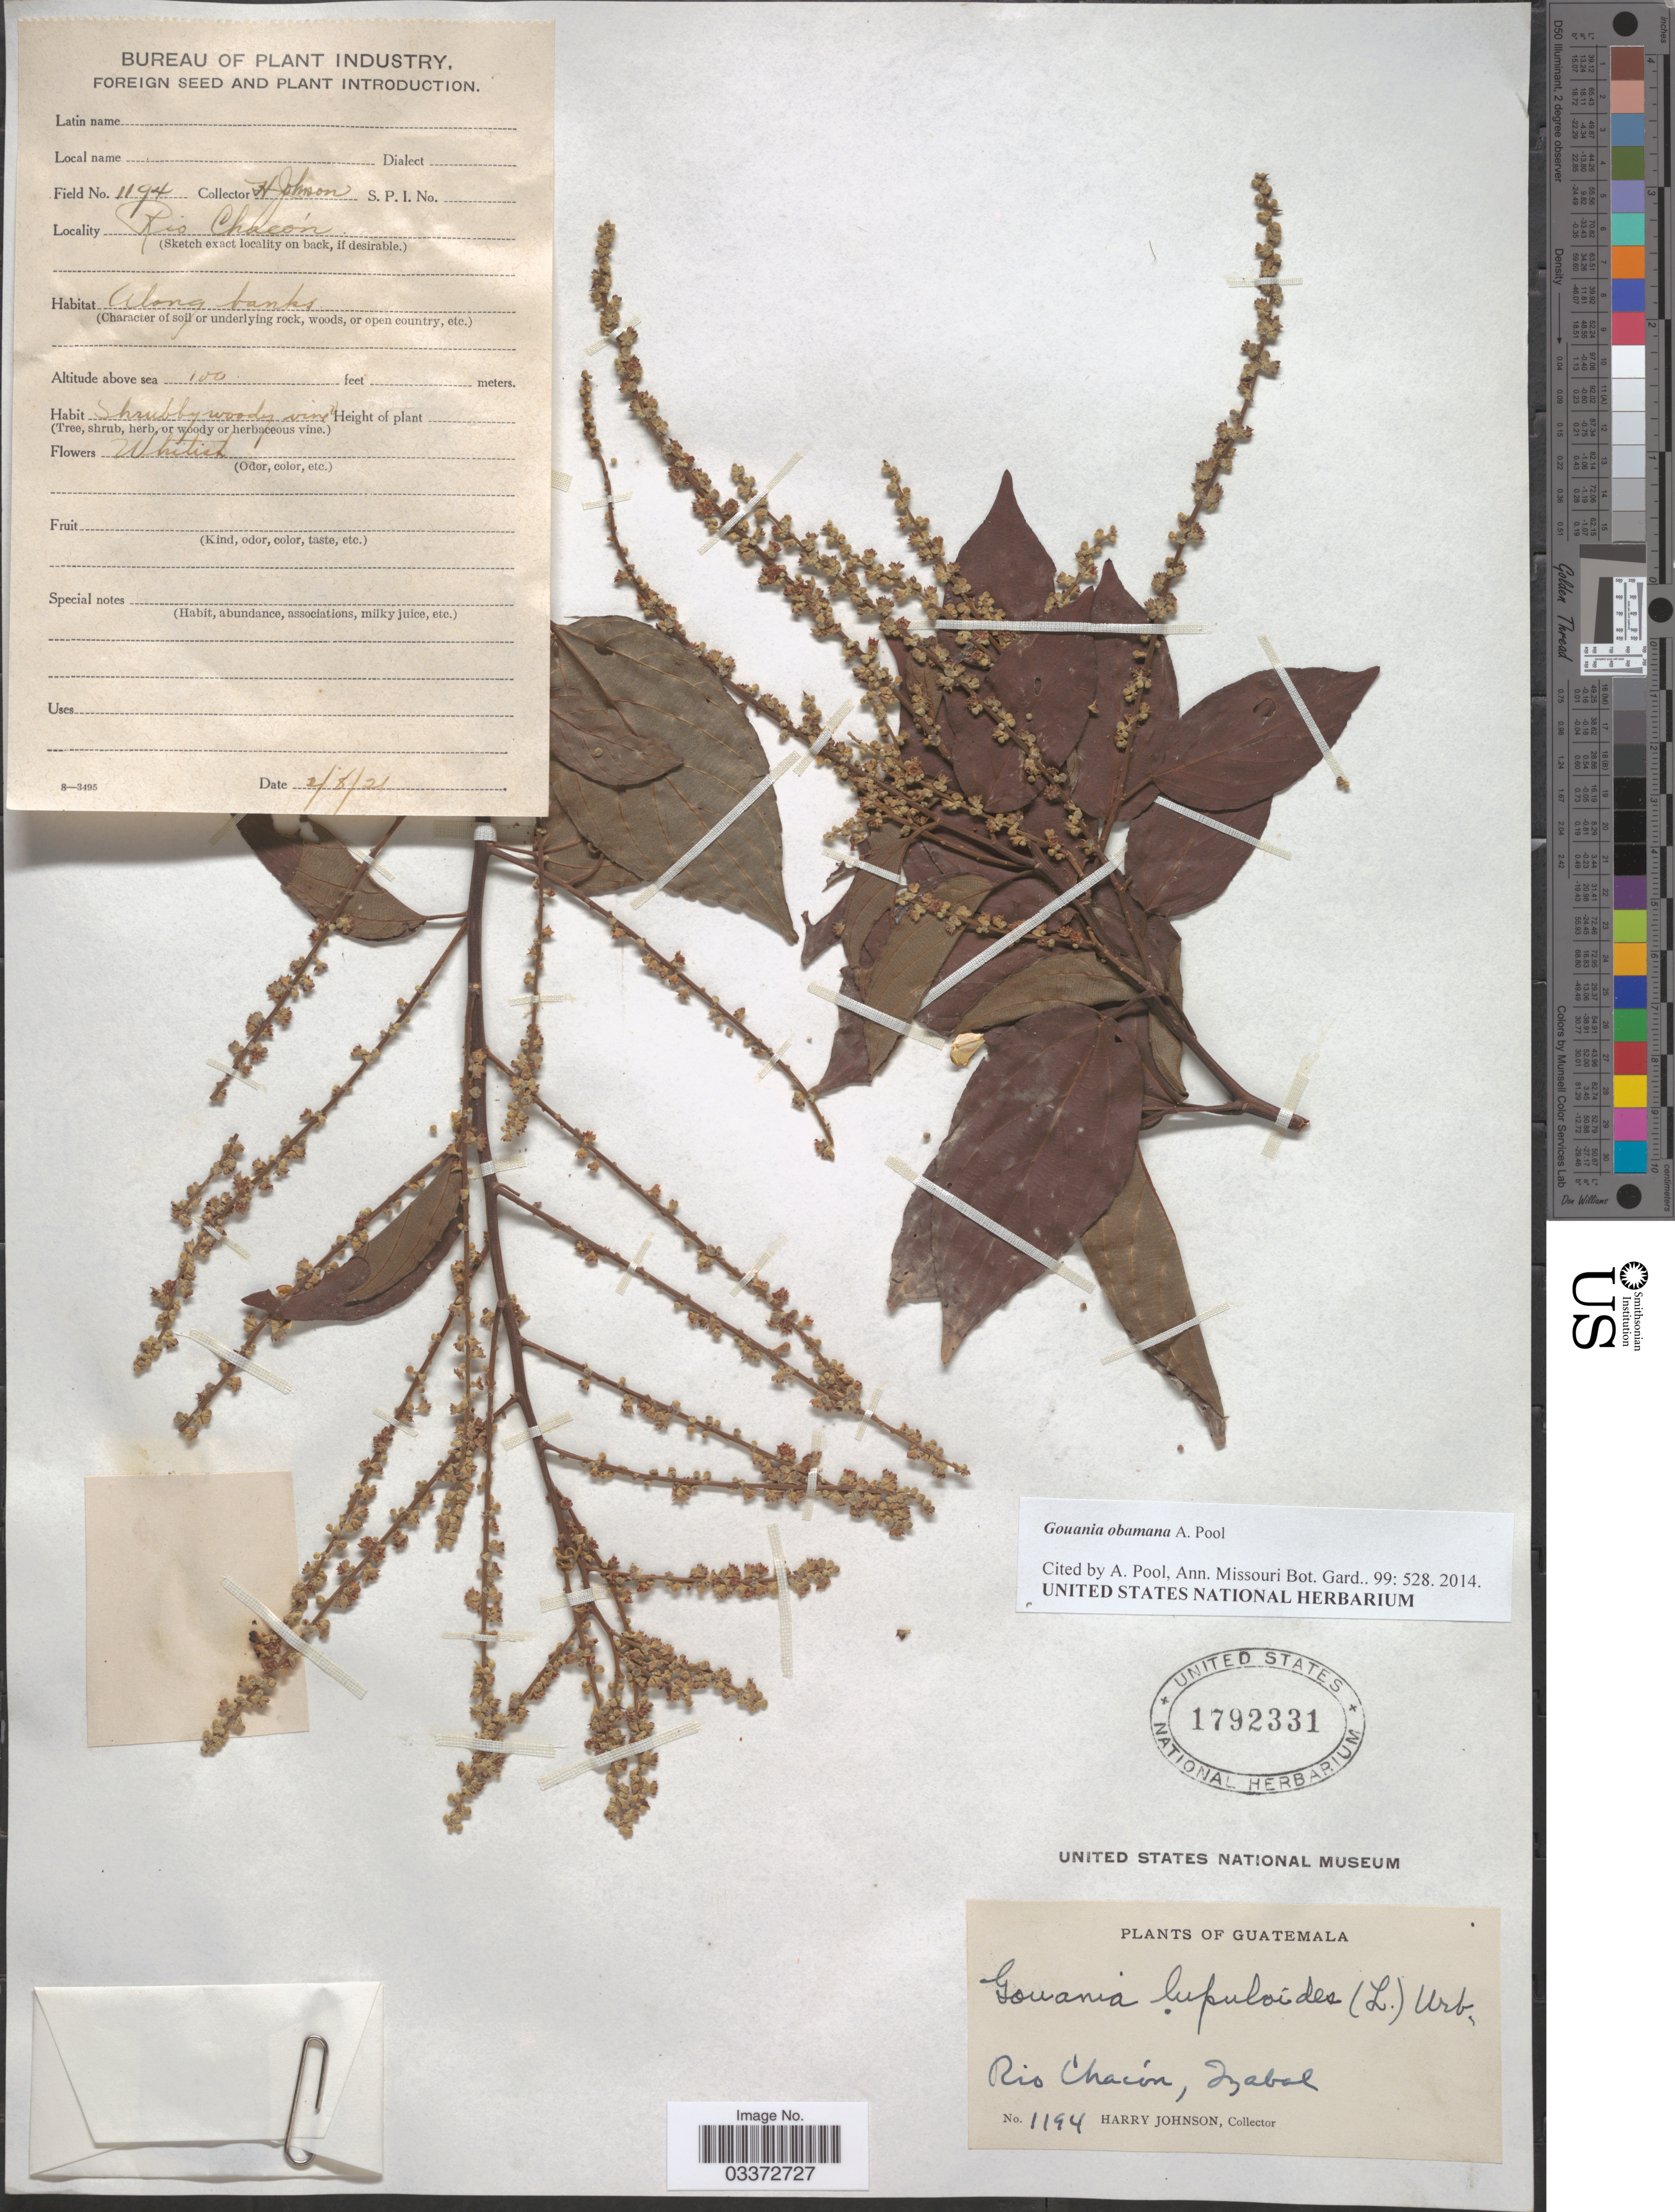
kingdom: Plantae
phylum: Tracheophyta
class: Magnoliopsida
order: Rosales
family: Rhamnaceae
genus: Gouania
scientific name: Gouania obamana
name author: A. Pool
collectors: H. Johnson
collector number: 1194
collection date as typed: Transcribed d/m/y: 2/8/21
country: Guatemala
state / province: Izabal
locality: Rio Chacón.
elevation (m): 30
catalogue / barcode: US 1792331